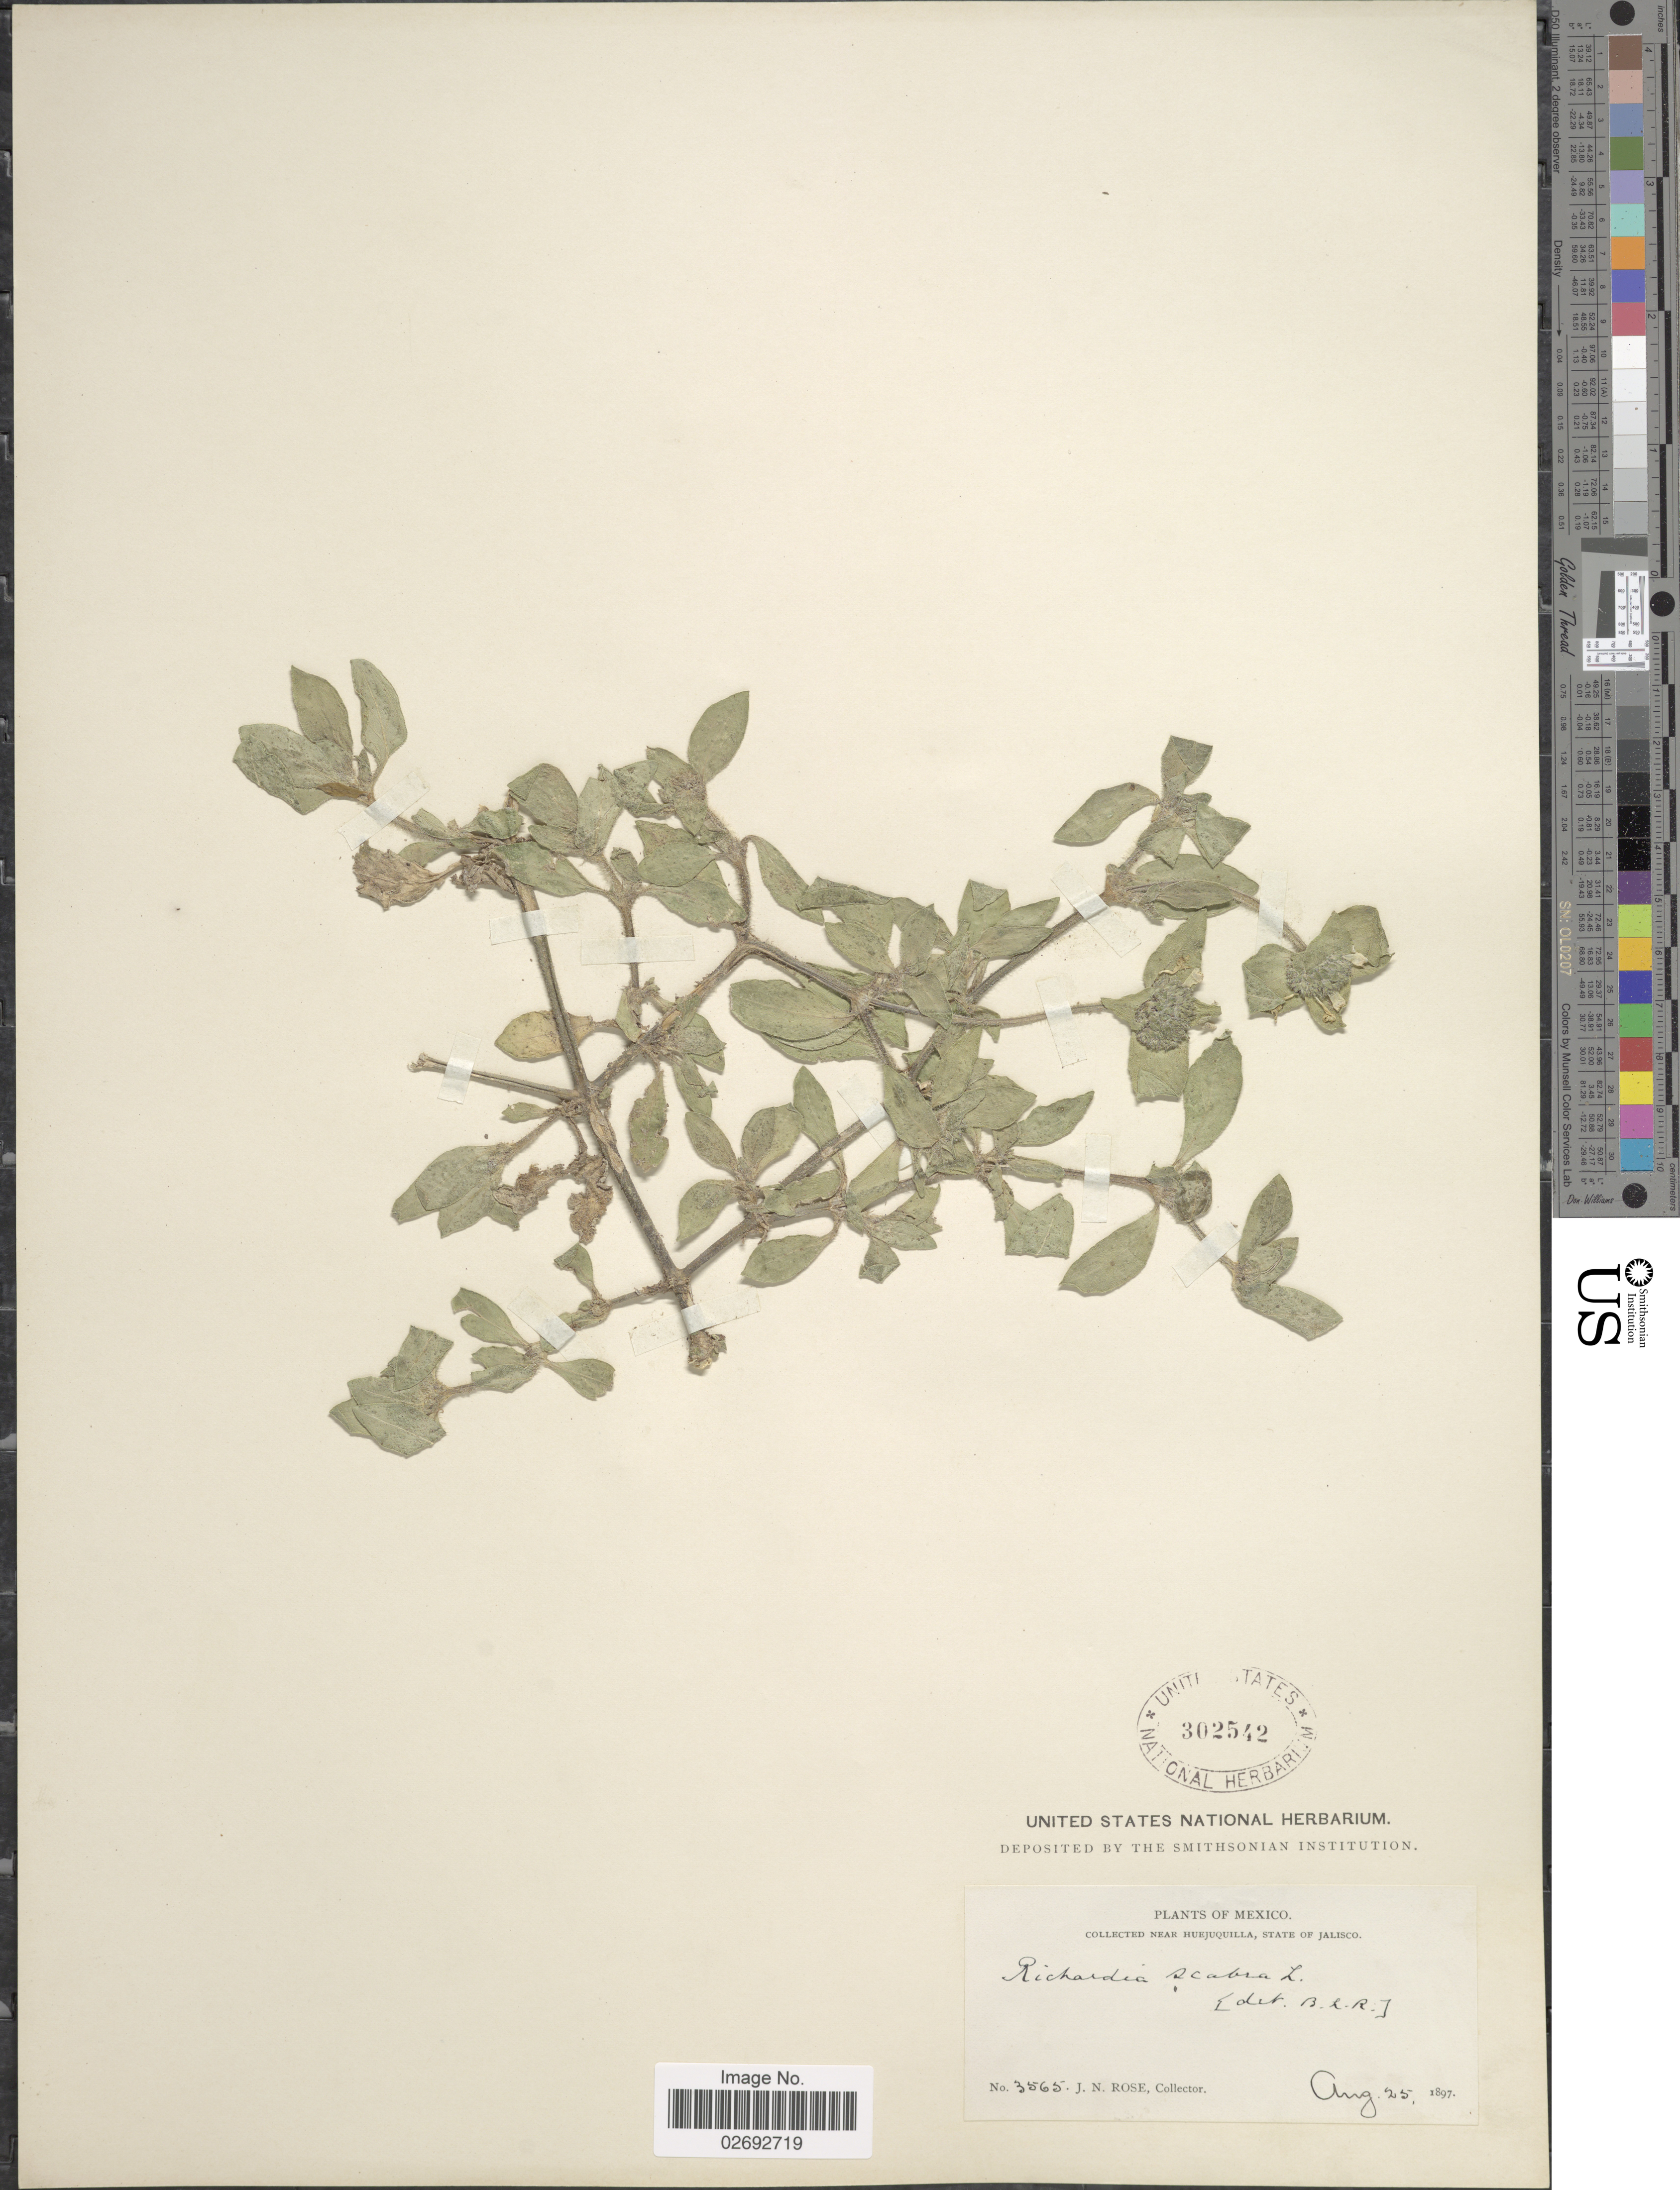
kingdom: Plantae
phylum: Tracheophyta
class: Magnoliopsida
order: Gentianales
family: Rubiaceae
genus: Richardia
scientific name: Richardia scabra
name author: L.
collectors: J. N. Rose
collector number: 3565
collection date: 1897-08-25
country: Mexico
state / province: Jalisco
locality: Near Huejuquilla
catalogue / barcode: US 302542